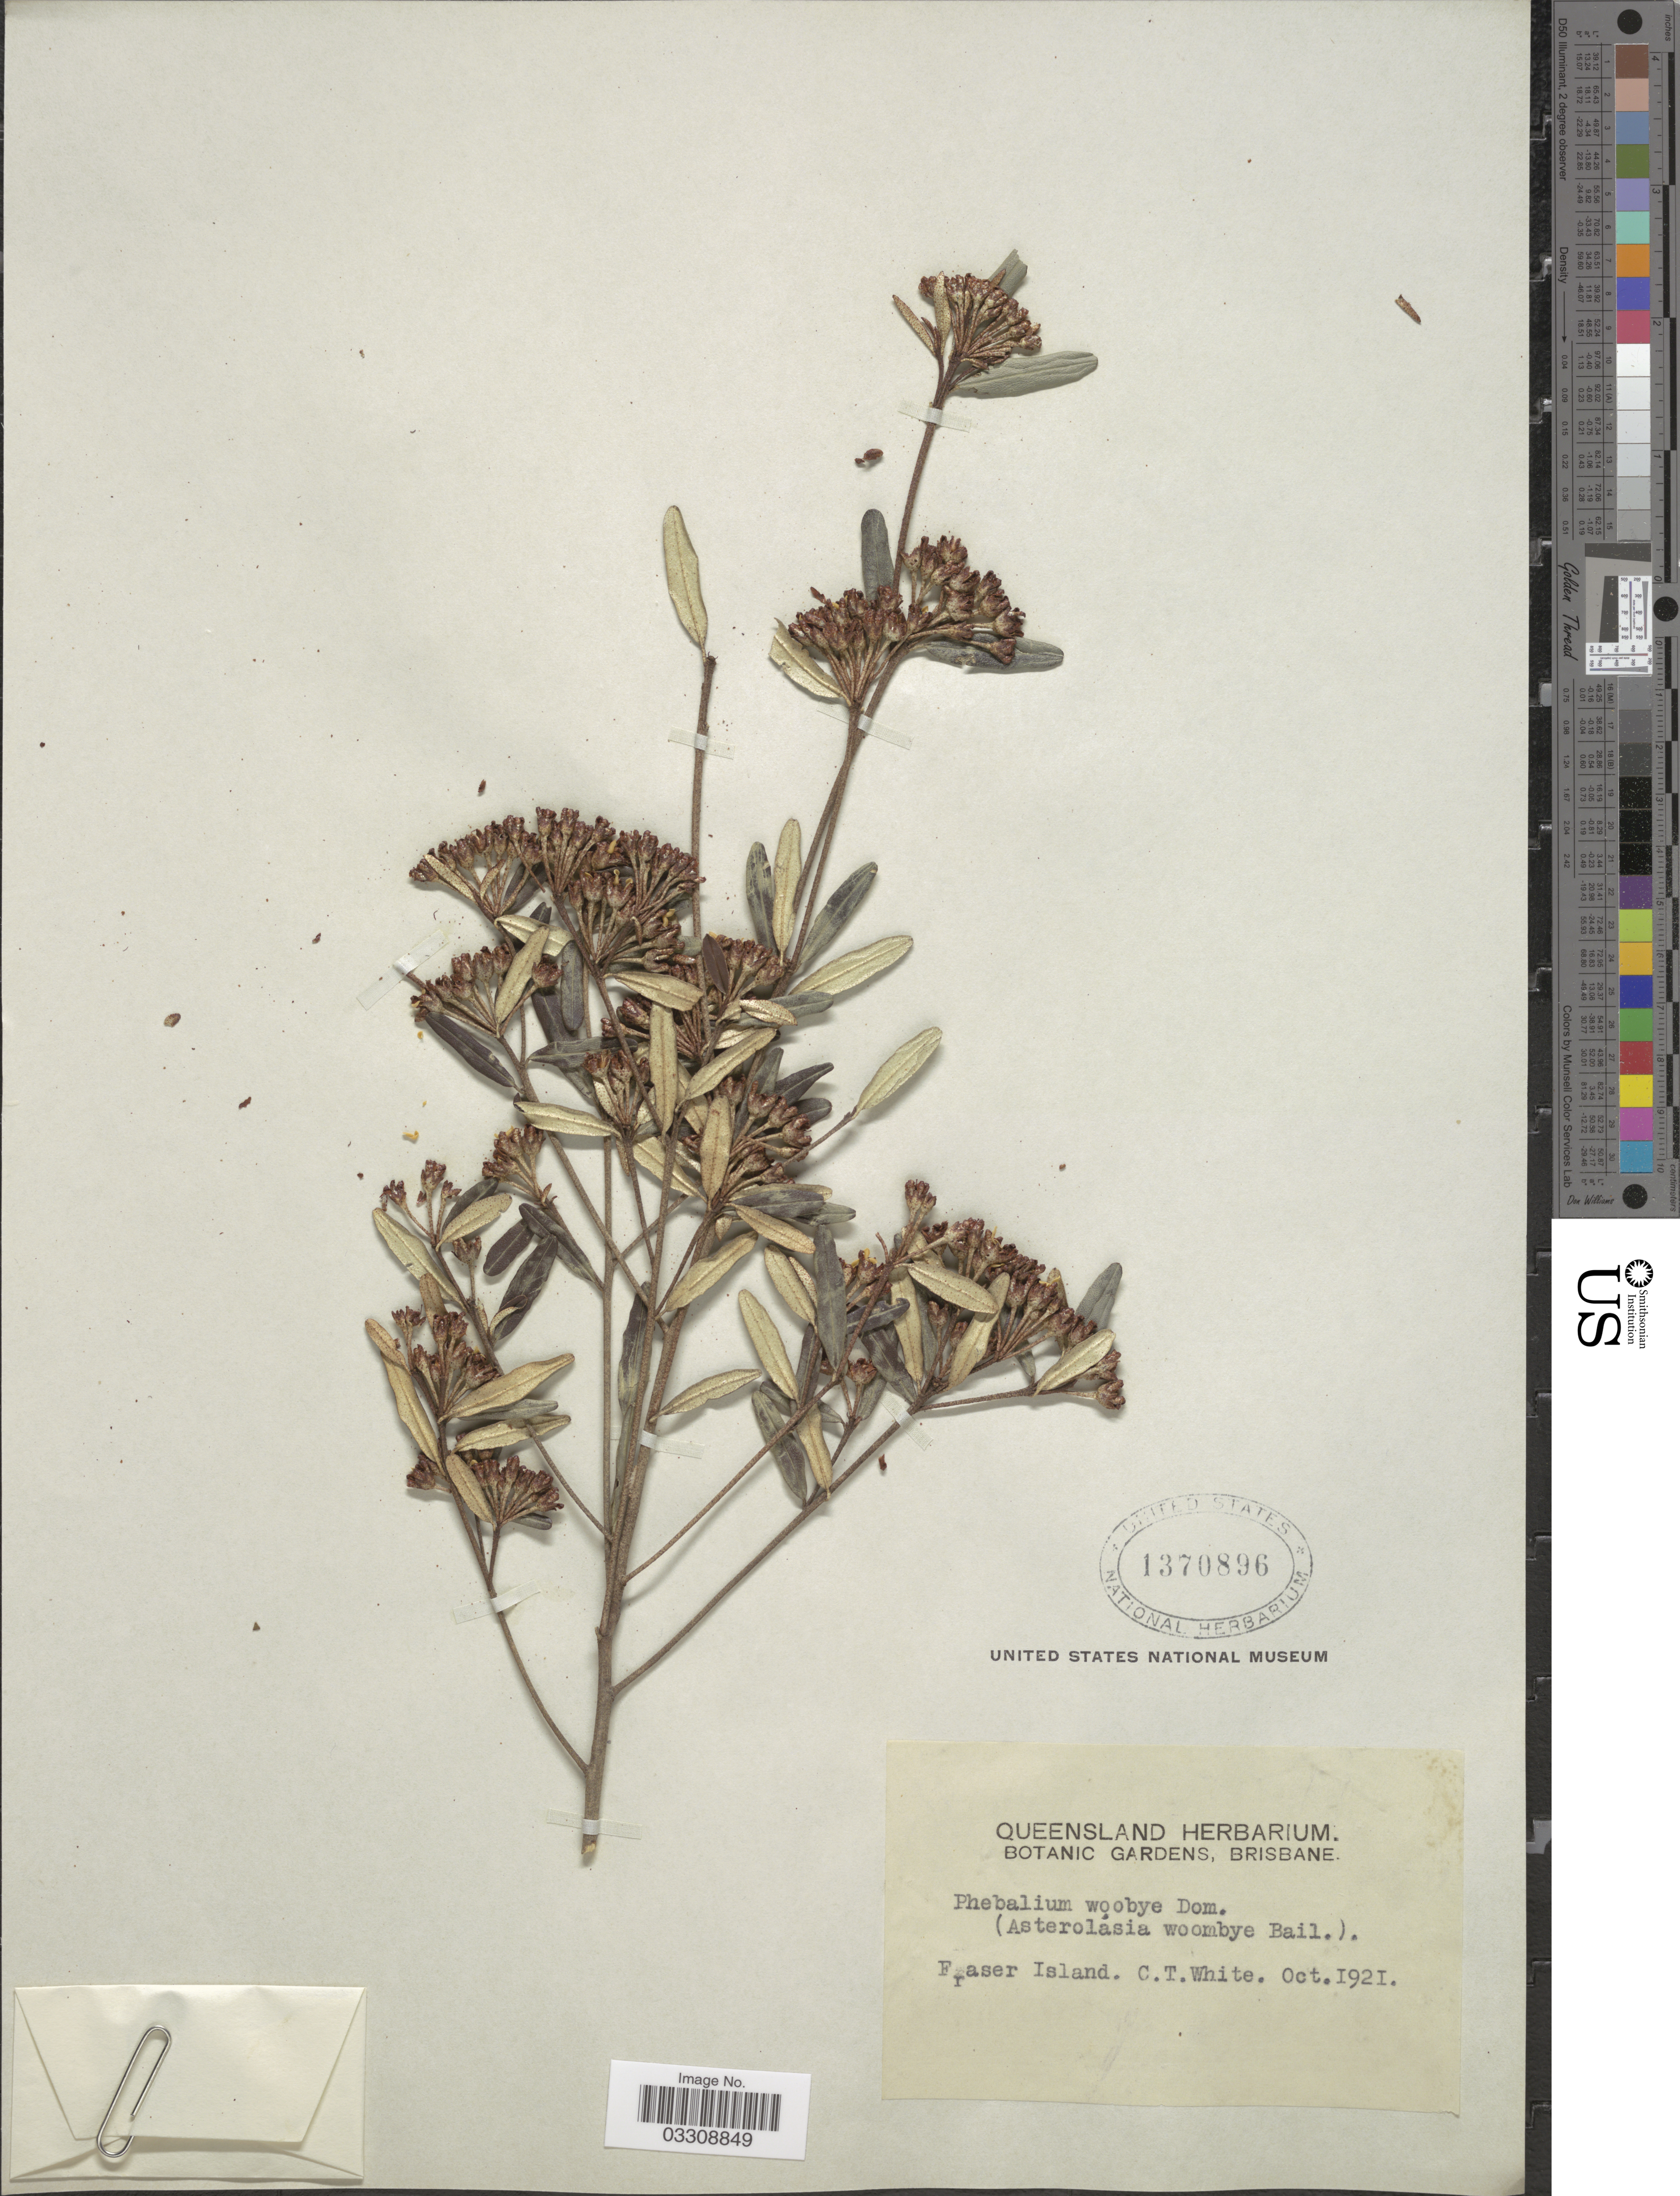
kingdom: Plantae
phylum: Tracheophyta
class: Magnoliopsida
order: Sapindales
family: Rutaceae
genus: Phebalium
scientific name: Phebalium woombye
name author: Domin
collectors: C. T. White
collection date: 1921-10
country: Australia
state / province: Queensland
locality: Fraser Island.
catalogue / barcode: US 1370896